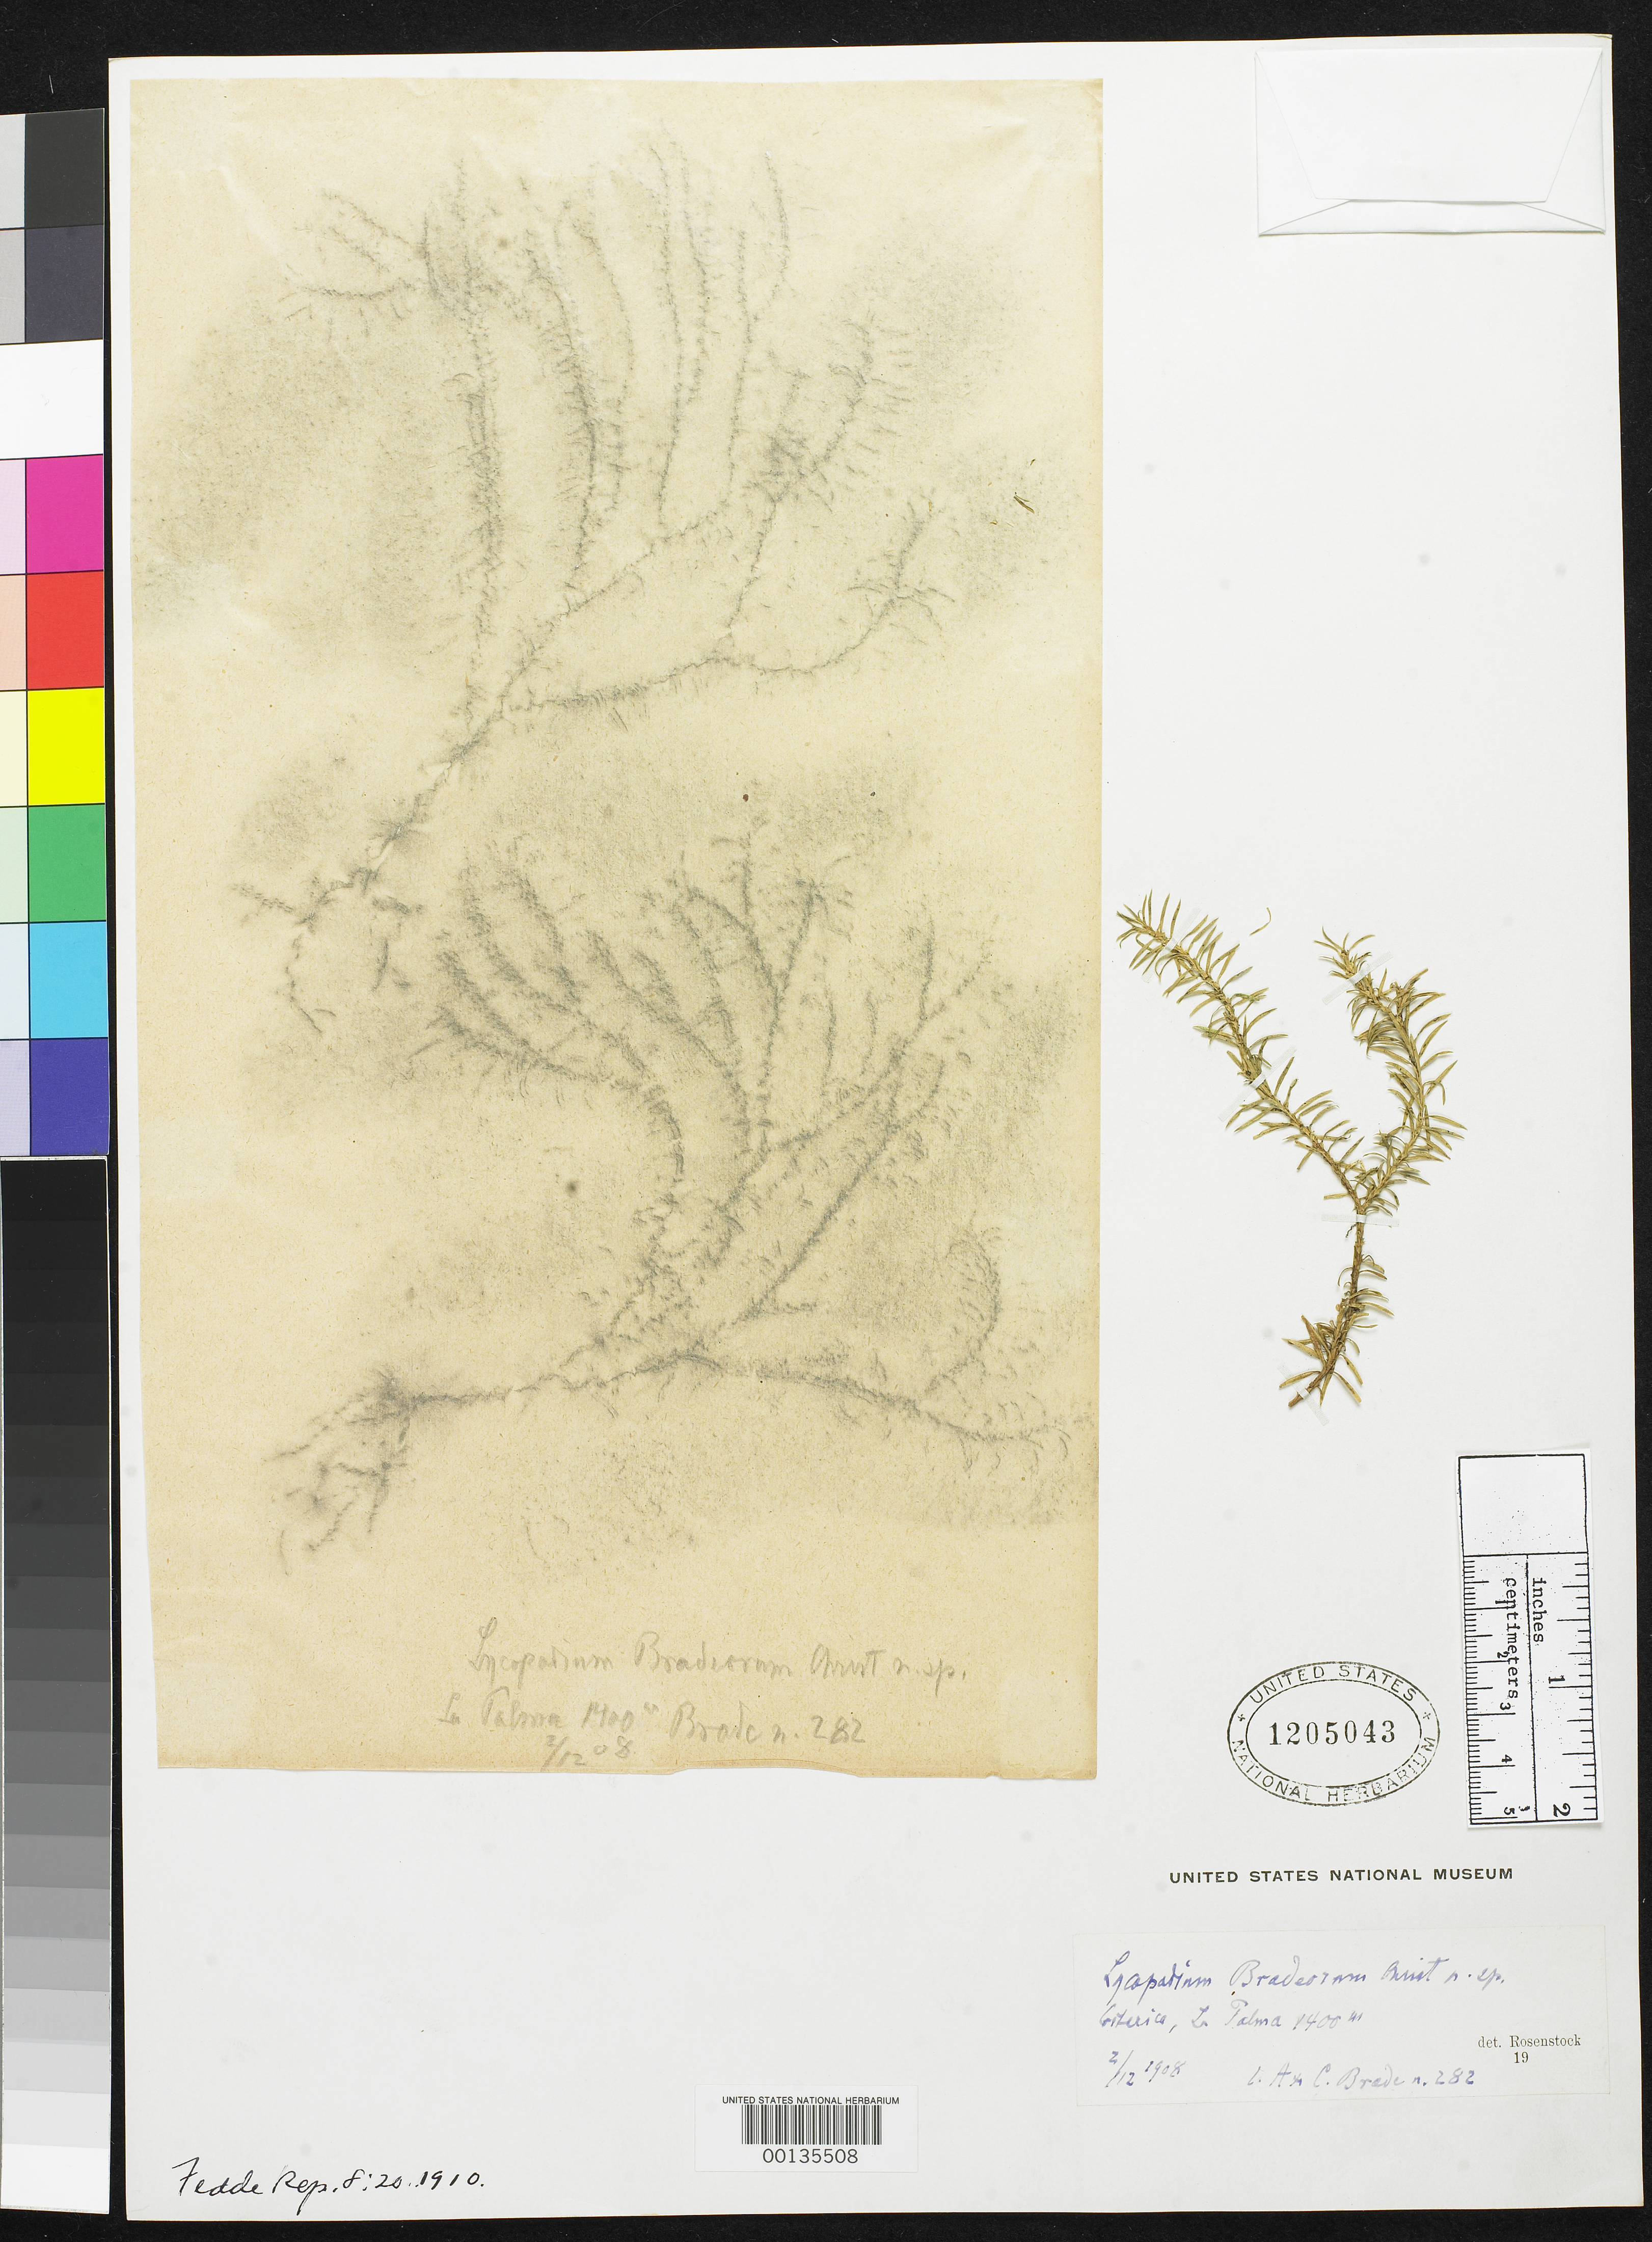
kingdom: Plantae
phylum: Tracheophyta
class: Lycopodiopsida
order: Lycopodiales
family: Lycopodiaceae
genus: Lycopodium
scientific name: Lycopodium bradeorum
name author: Christ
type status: Isotype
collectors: A. C. Brade & A. Brade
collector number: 282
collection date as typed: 02 Dec 1908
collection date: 1908-12-02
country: Costa Rica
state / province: San José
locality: La Palma.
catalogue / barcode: US 1205043